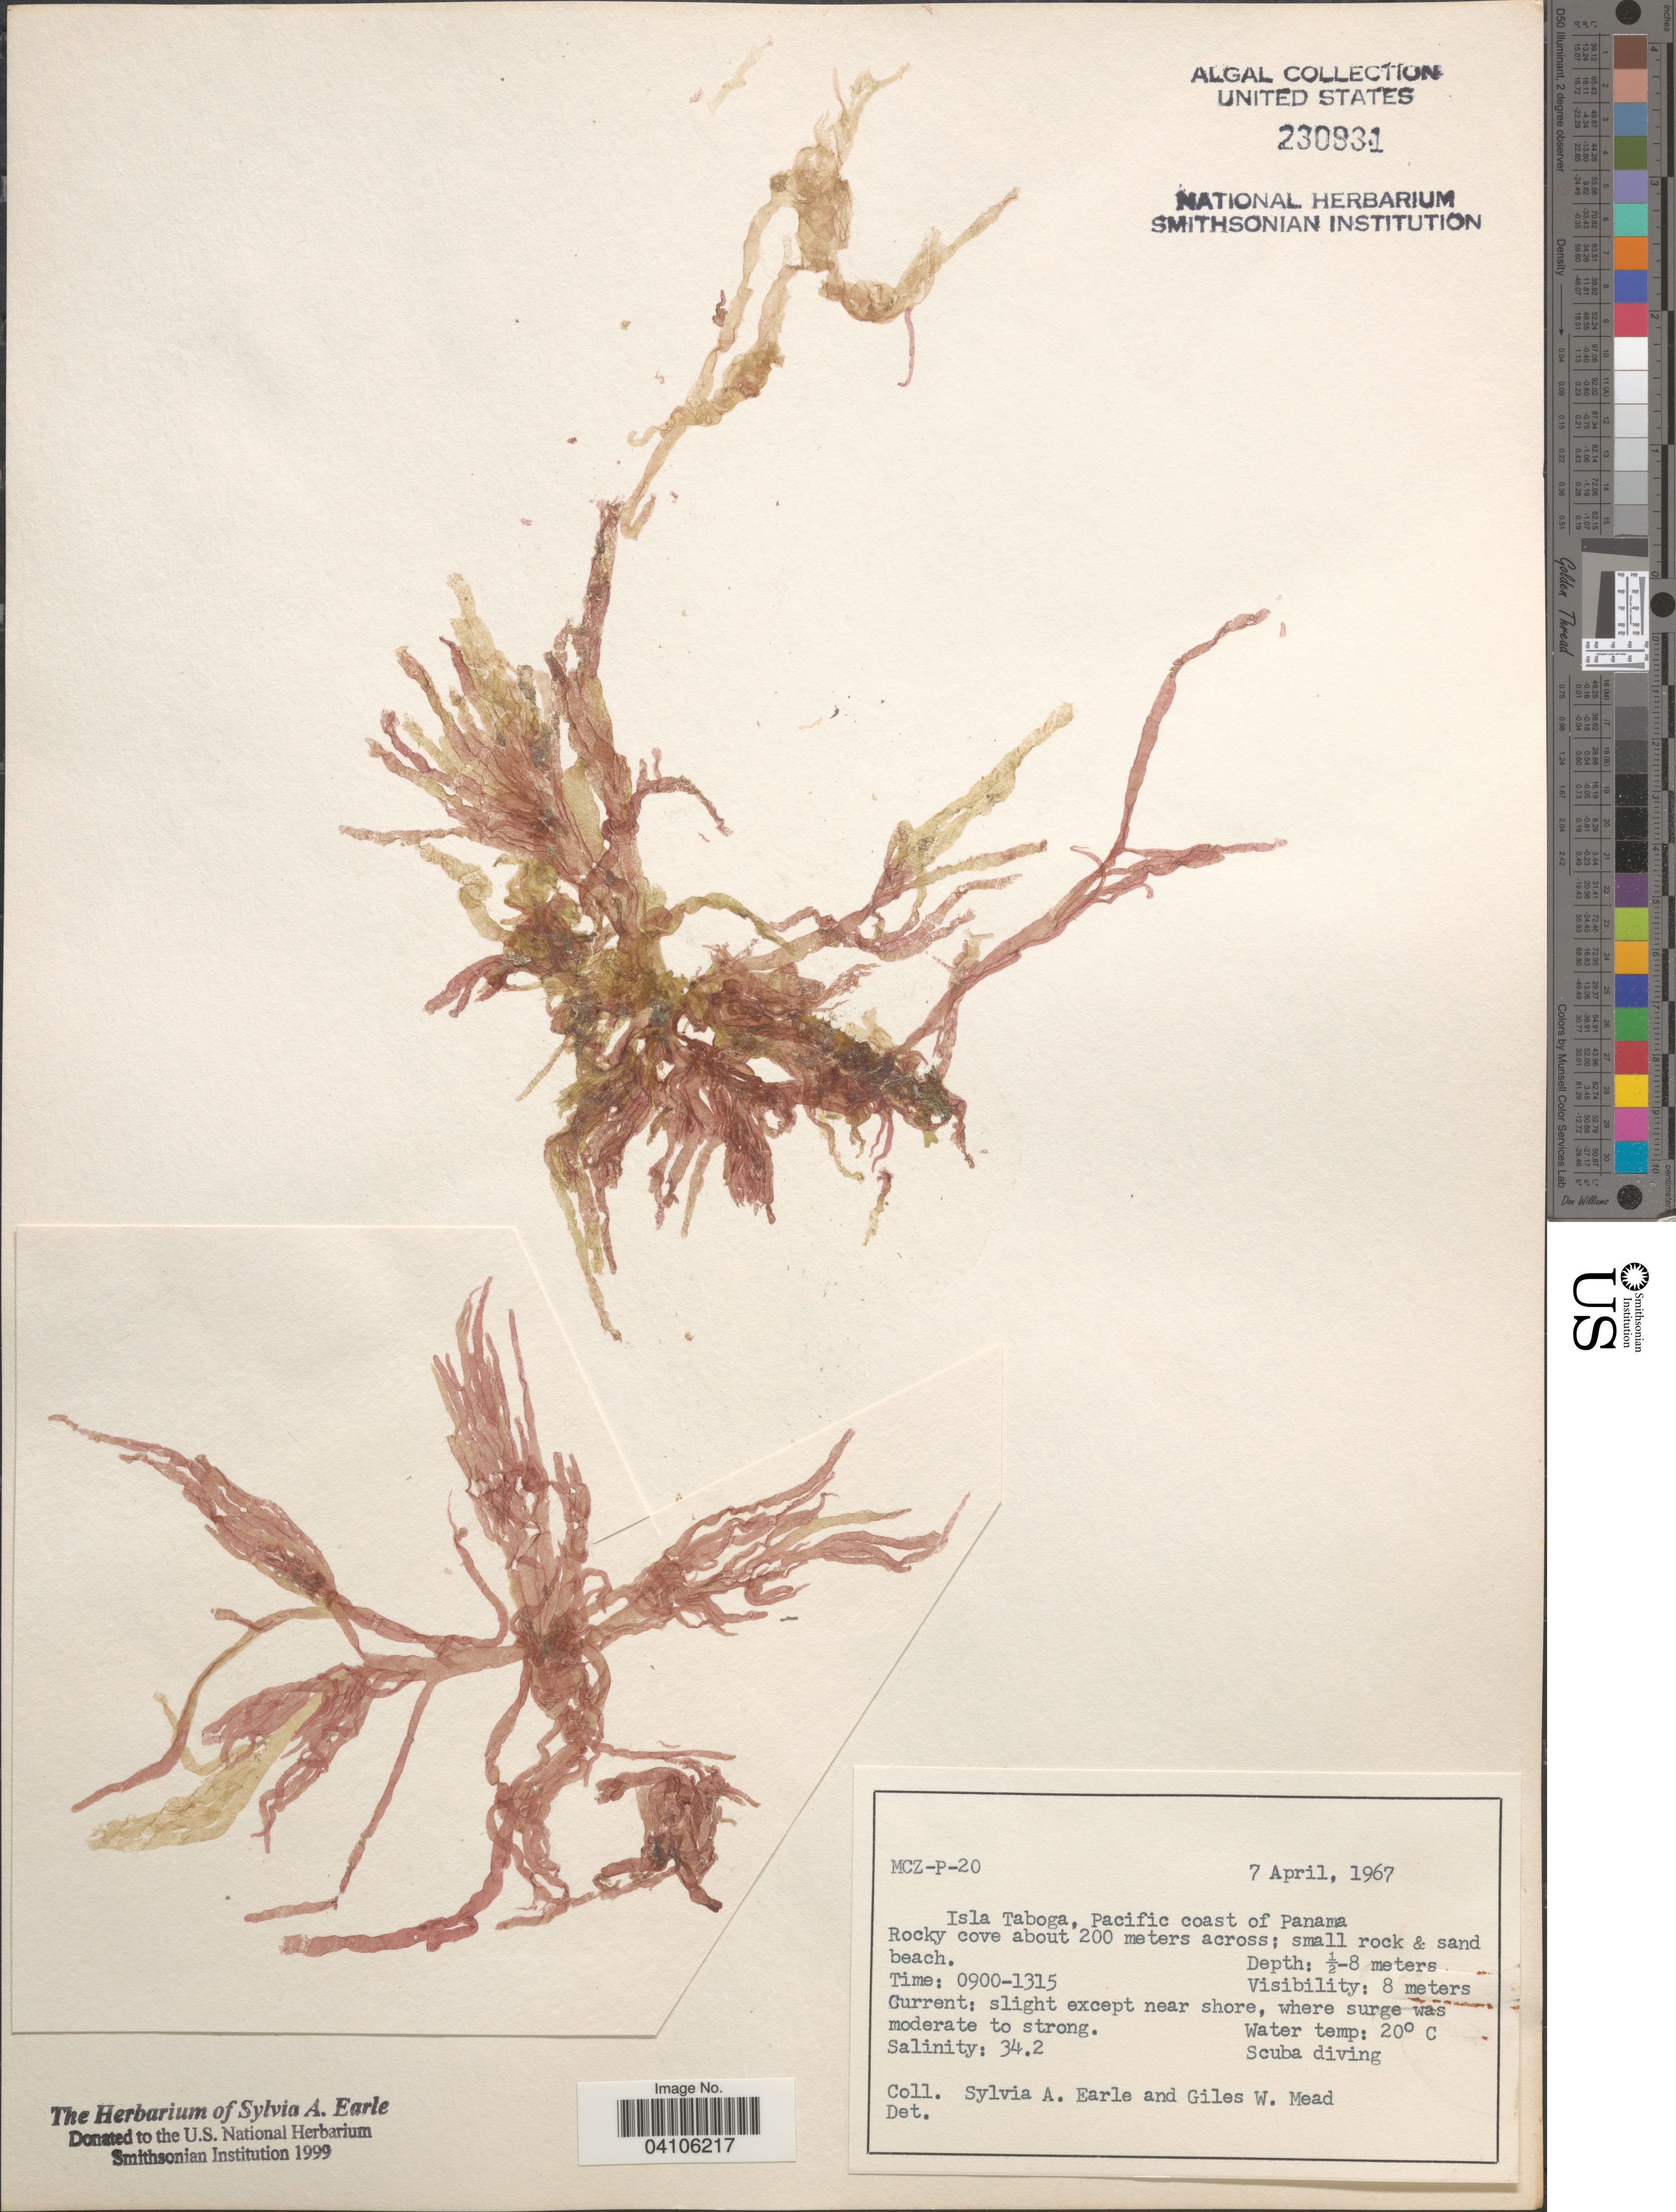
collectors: S. A. Earle & G. W. Mead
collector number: MCZ-P-20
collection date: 1967-04-07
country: Panama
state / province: Panamá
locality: Isla Taboga, Pacific coast of Panama. Rocky cove about 200 meters across.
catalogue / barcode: US 230931